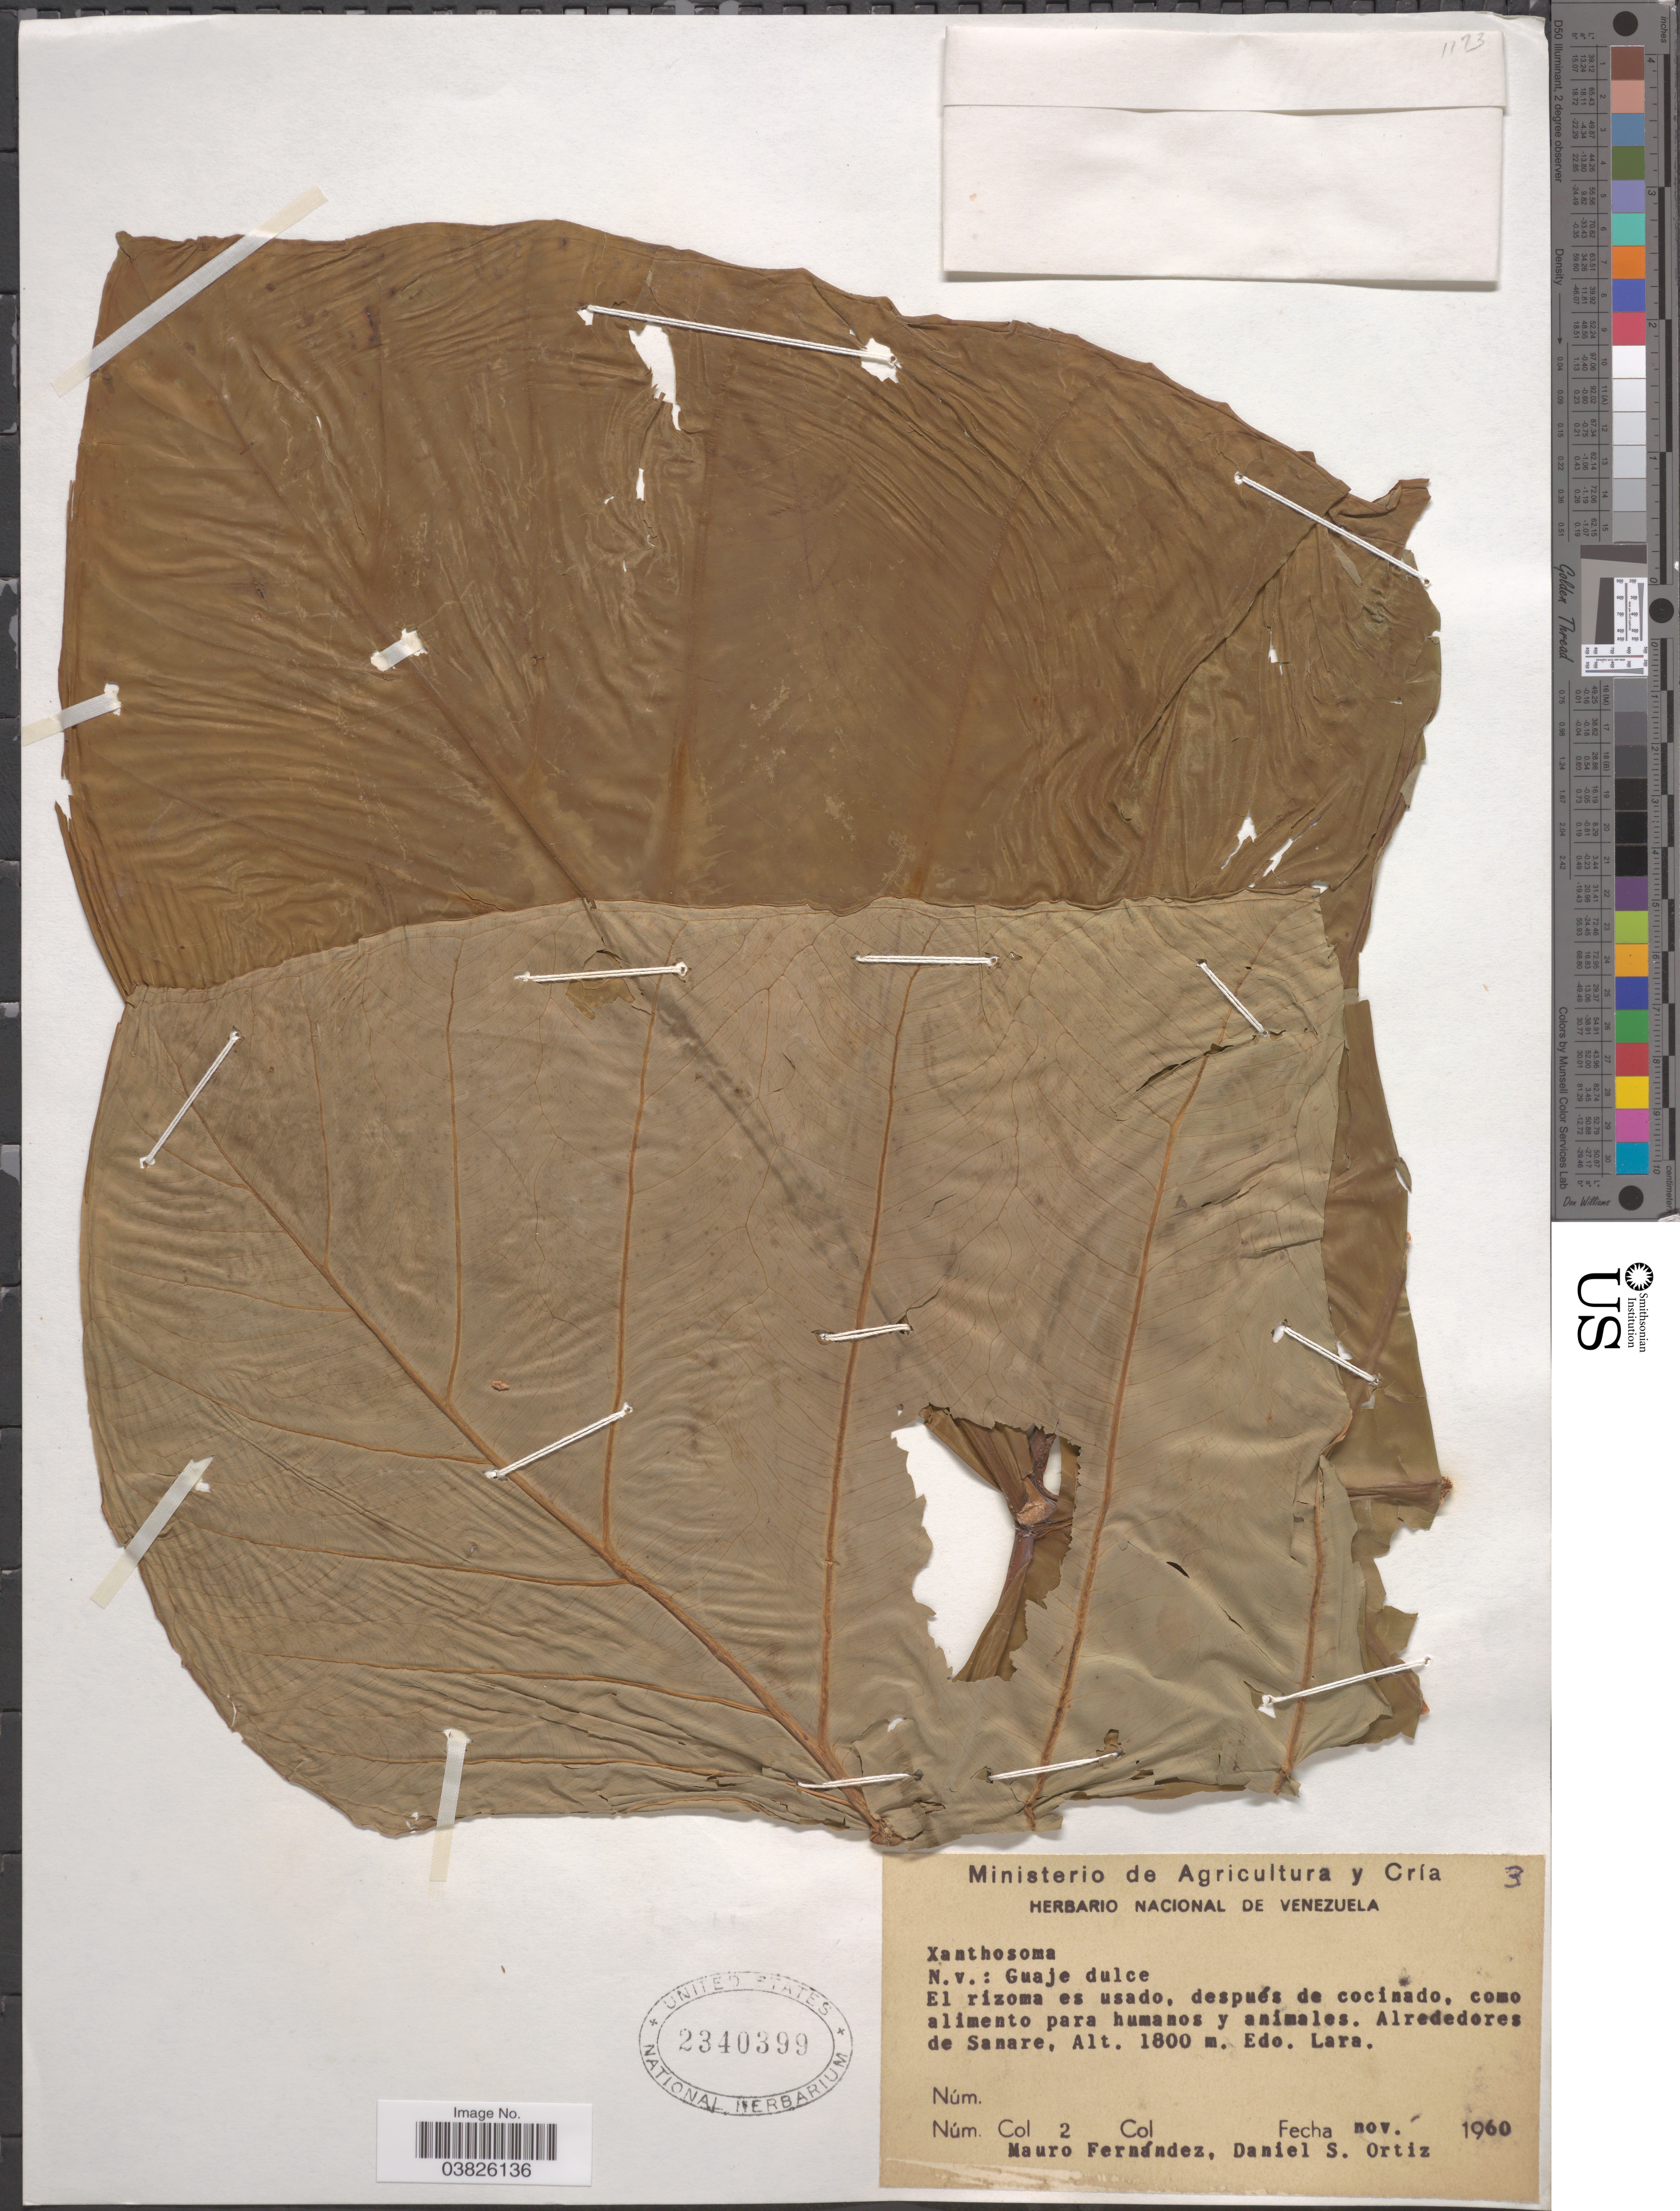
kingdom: Plantae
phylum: Tracheophyta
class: Liliopsida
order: Alismatales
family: Araceae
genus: Xanthosoma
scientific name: Xanthosoma sp.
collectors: M. Fernández & D. Ortiz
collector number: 2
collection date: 1960-11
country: Venezuela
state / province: Lara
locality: Alrededores de Sanare.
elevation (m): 1800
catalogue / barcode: US 2340399